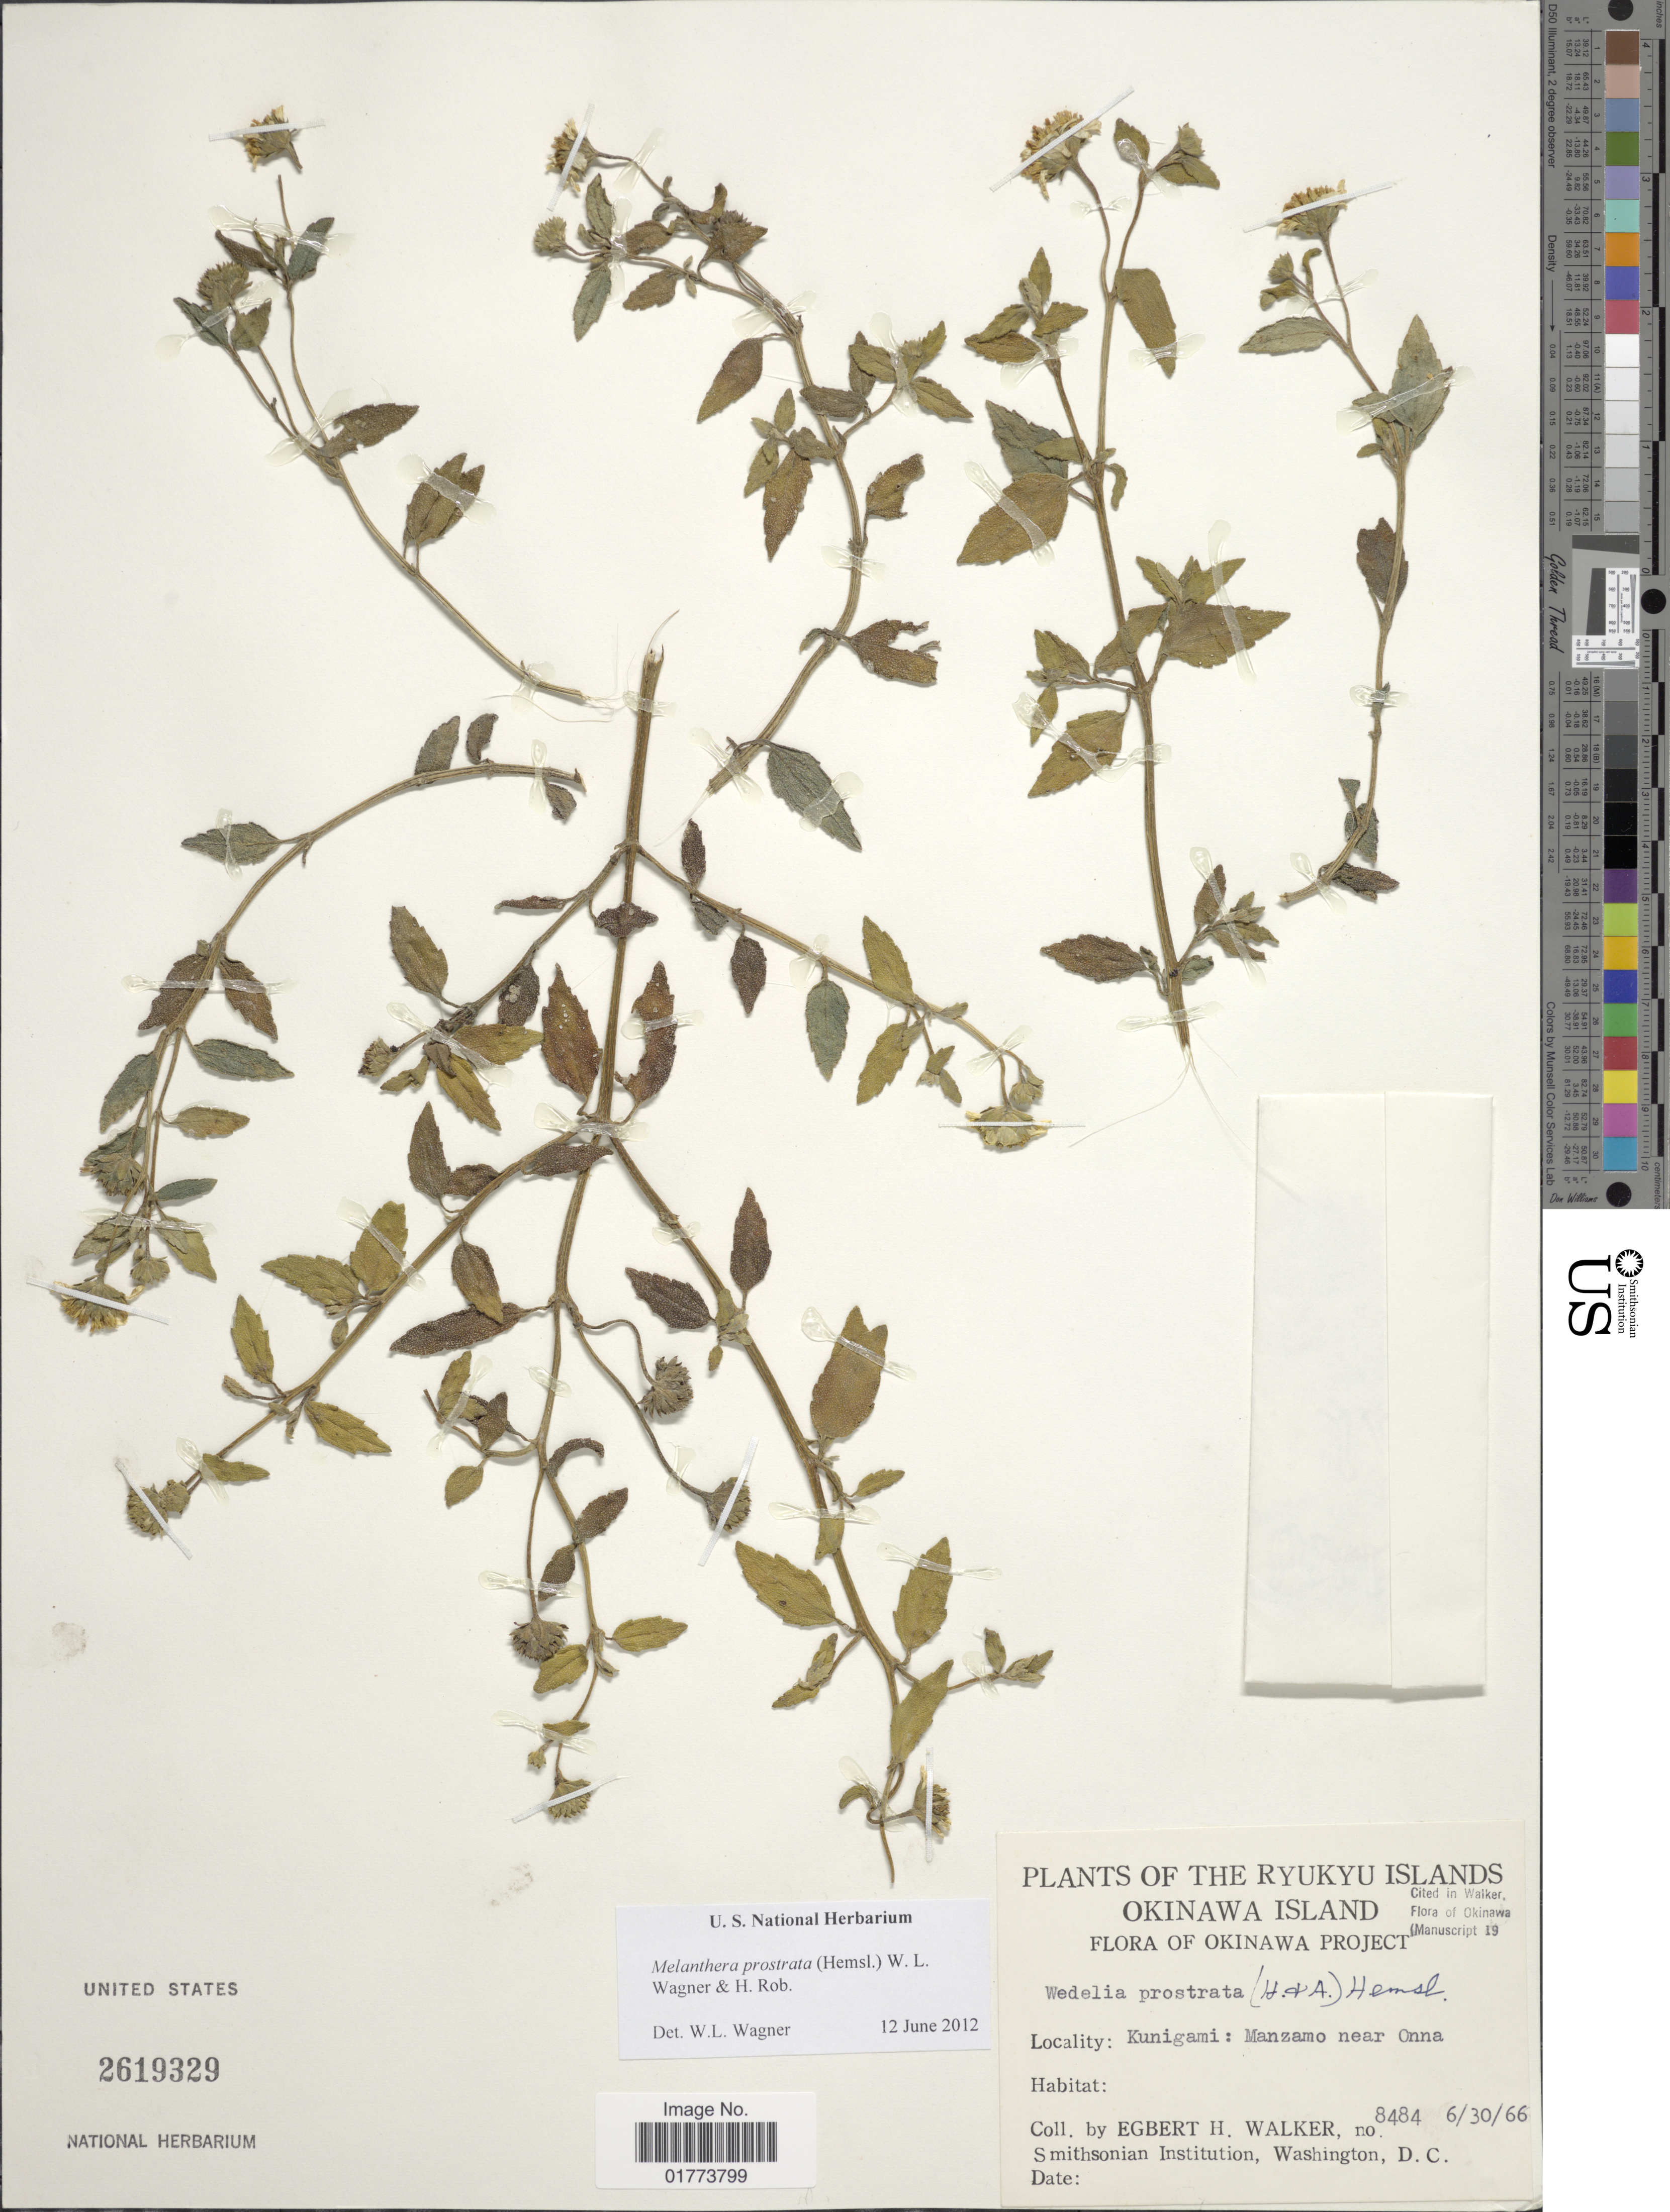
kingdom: Plantae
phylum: Tracheophyta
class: Magnoliopsida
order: Asterales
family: Asteraceae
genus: Melanthera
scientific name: Melanthera prostrata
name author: (Hemsl.) W.L. Wagner & H. Rob.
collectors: E. H. Walker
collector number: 8484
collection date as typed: Transcribed d/m/y: 30/6/66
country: Japan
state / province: Okinawa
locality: The Ryukyu Islands. Okinawa Island. Okinawa Project. Kunigami: Manzamo near Onna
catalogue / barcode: US 2619329